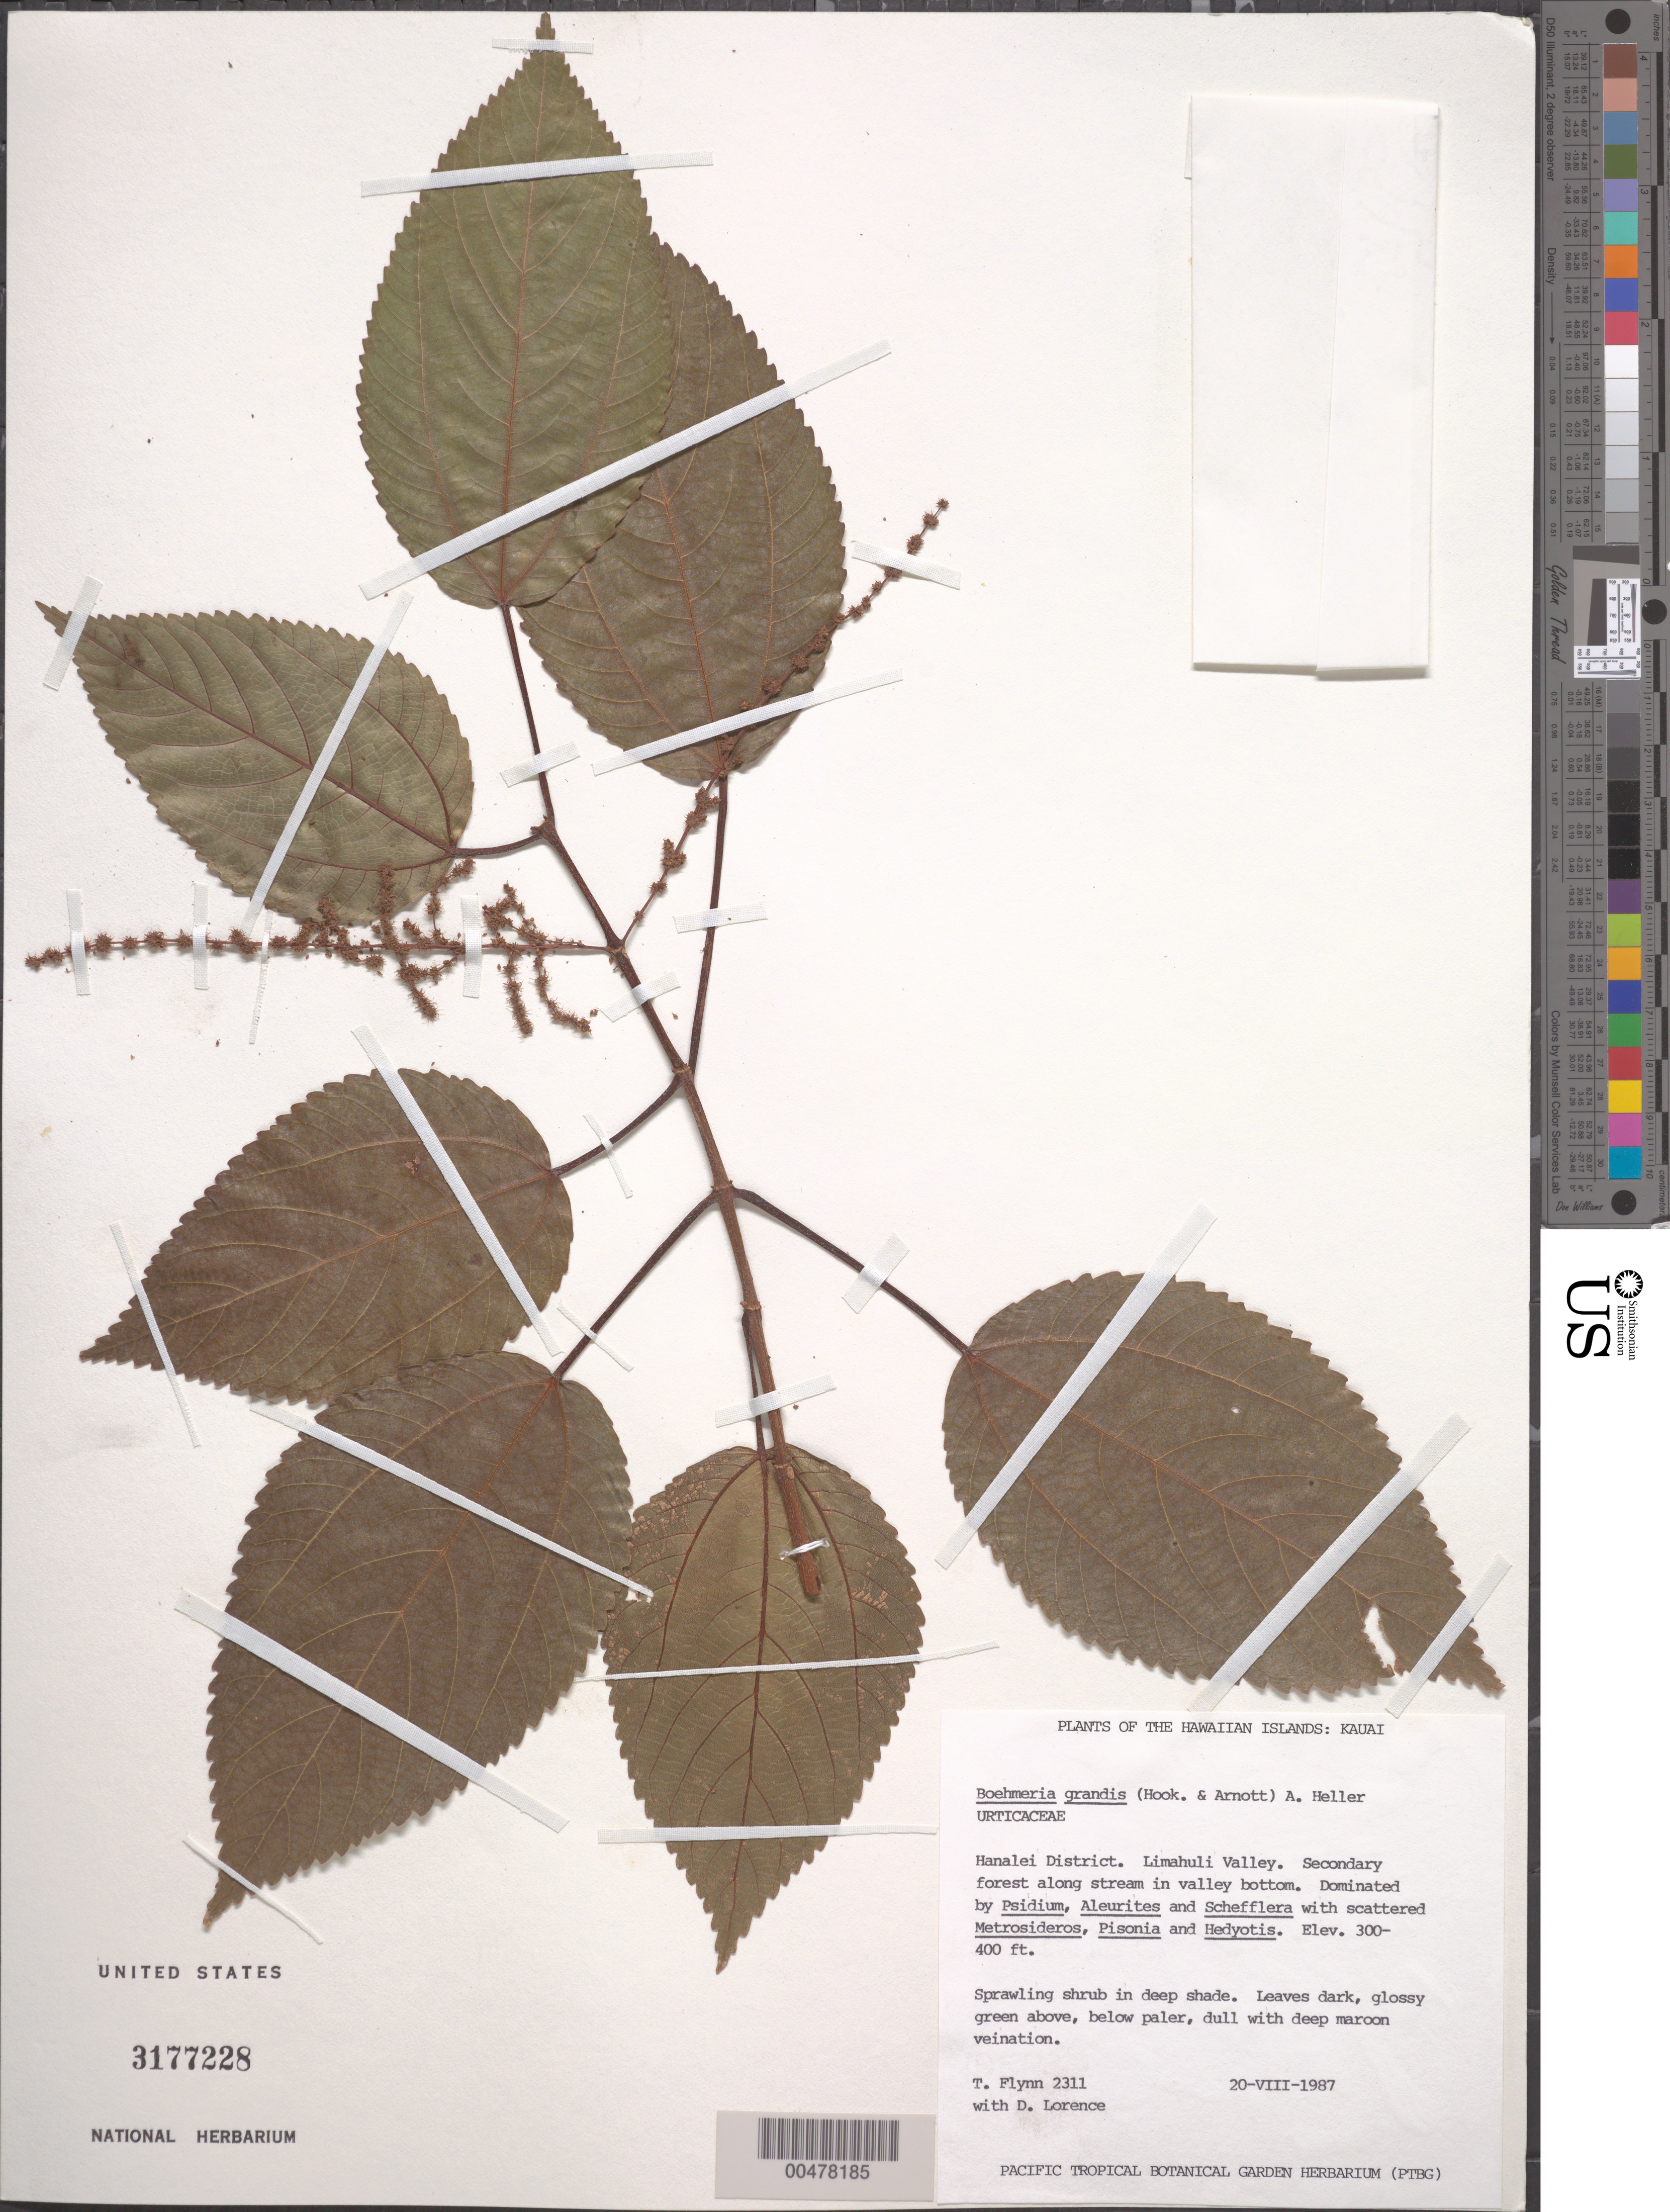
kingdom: Plantae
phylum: Tracheophyta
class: Magnoliopsida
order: Rosales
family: Urticaceae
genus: Boehmeria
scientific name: Boehmeria grandis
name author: (Hook. & Arn.) A. Heller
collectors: T. W. Flynn & D. Lorence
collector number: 2311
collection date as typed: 20 Aug 1987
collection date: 1987-08-20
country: United States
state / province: Hawaii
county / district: Kauai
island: Kaua'i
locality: Hanalei Dist, Limahuli Valley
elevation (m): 91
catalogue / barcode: US 3177228